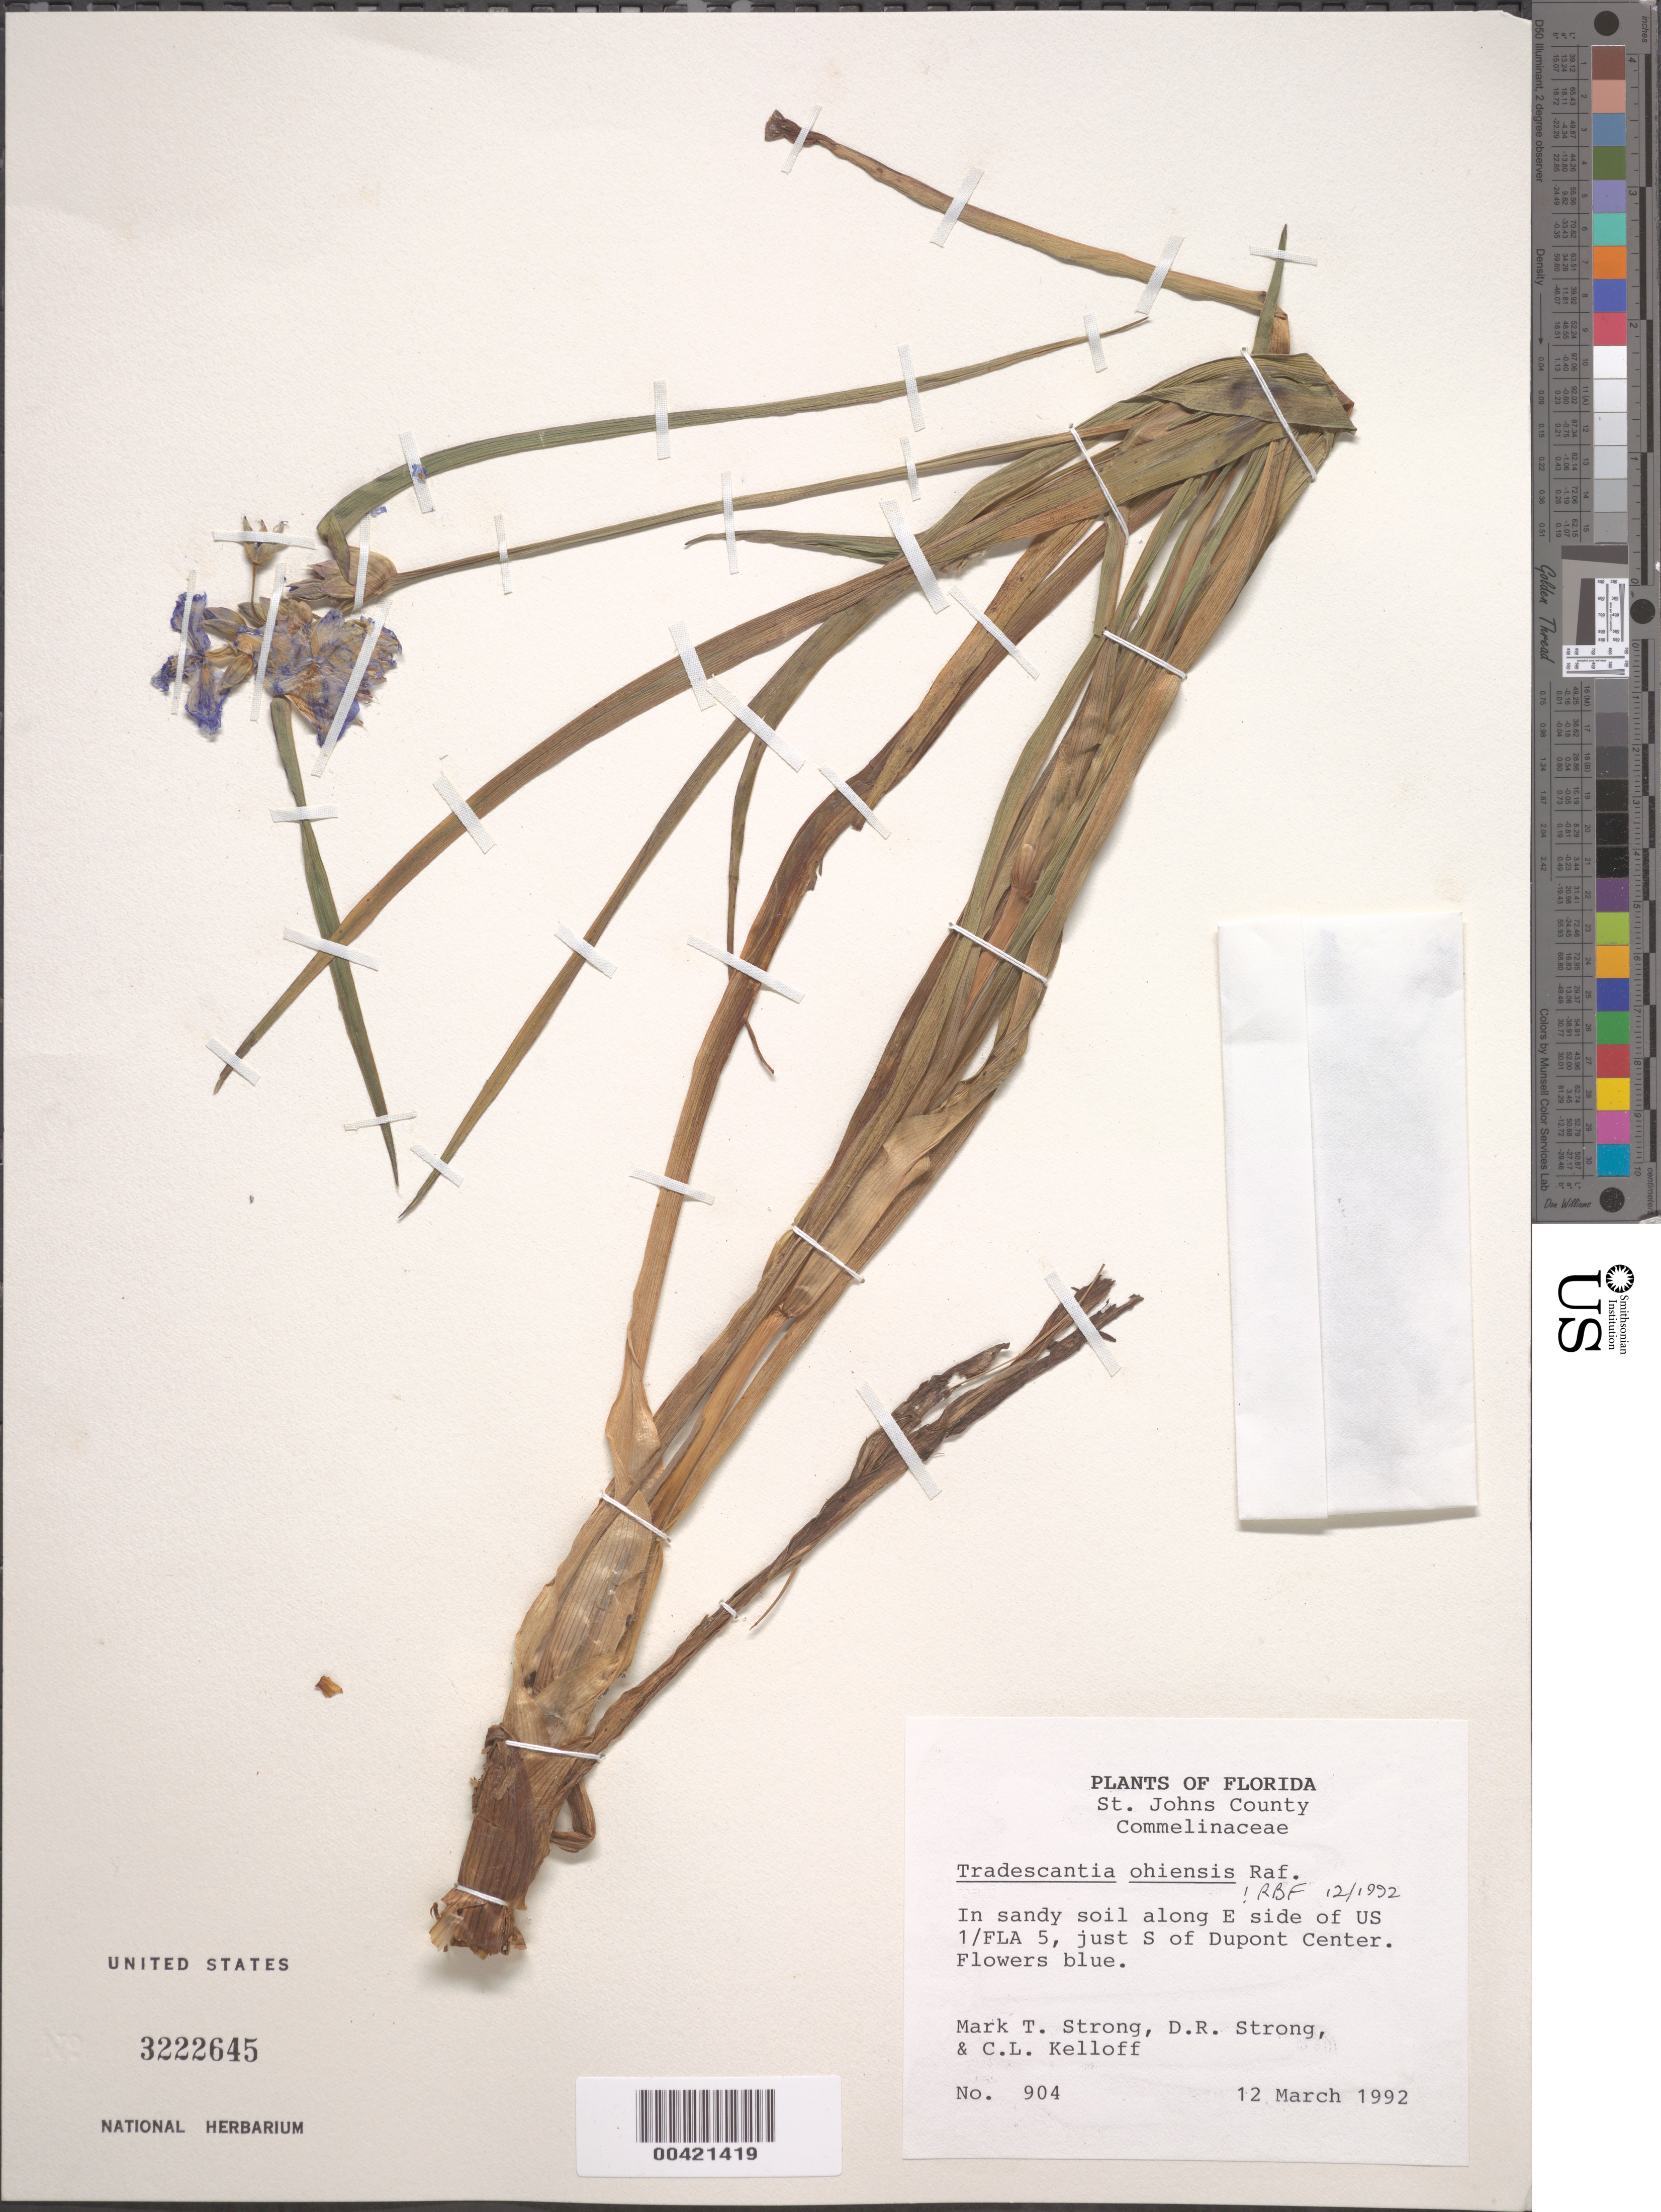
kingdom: Plantae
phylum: Tracheophyta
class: Liliopsida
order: Commelinales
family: Commelinaceae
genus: Tradescantia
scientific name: Tradescantia ohiensis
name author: Raf.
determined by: Faden, Robert B., (US), Smithsonian Institution - National Museum of Natural History (UNITED STATES)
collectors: M. T. Strong, D. R. Strong & C. L. Kelloff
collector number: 904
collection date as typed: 12 Mar 1992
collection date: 1992-03-12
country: United States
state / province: Florida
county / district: Saint Johns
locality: E side of us 1 fla 5, s of dupont center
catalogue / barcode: US 3222645